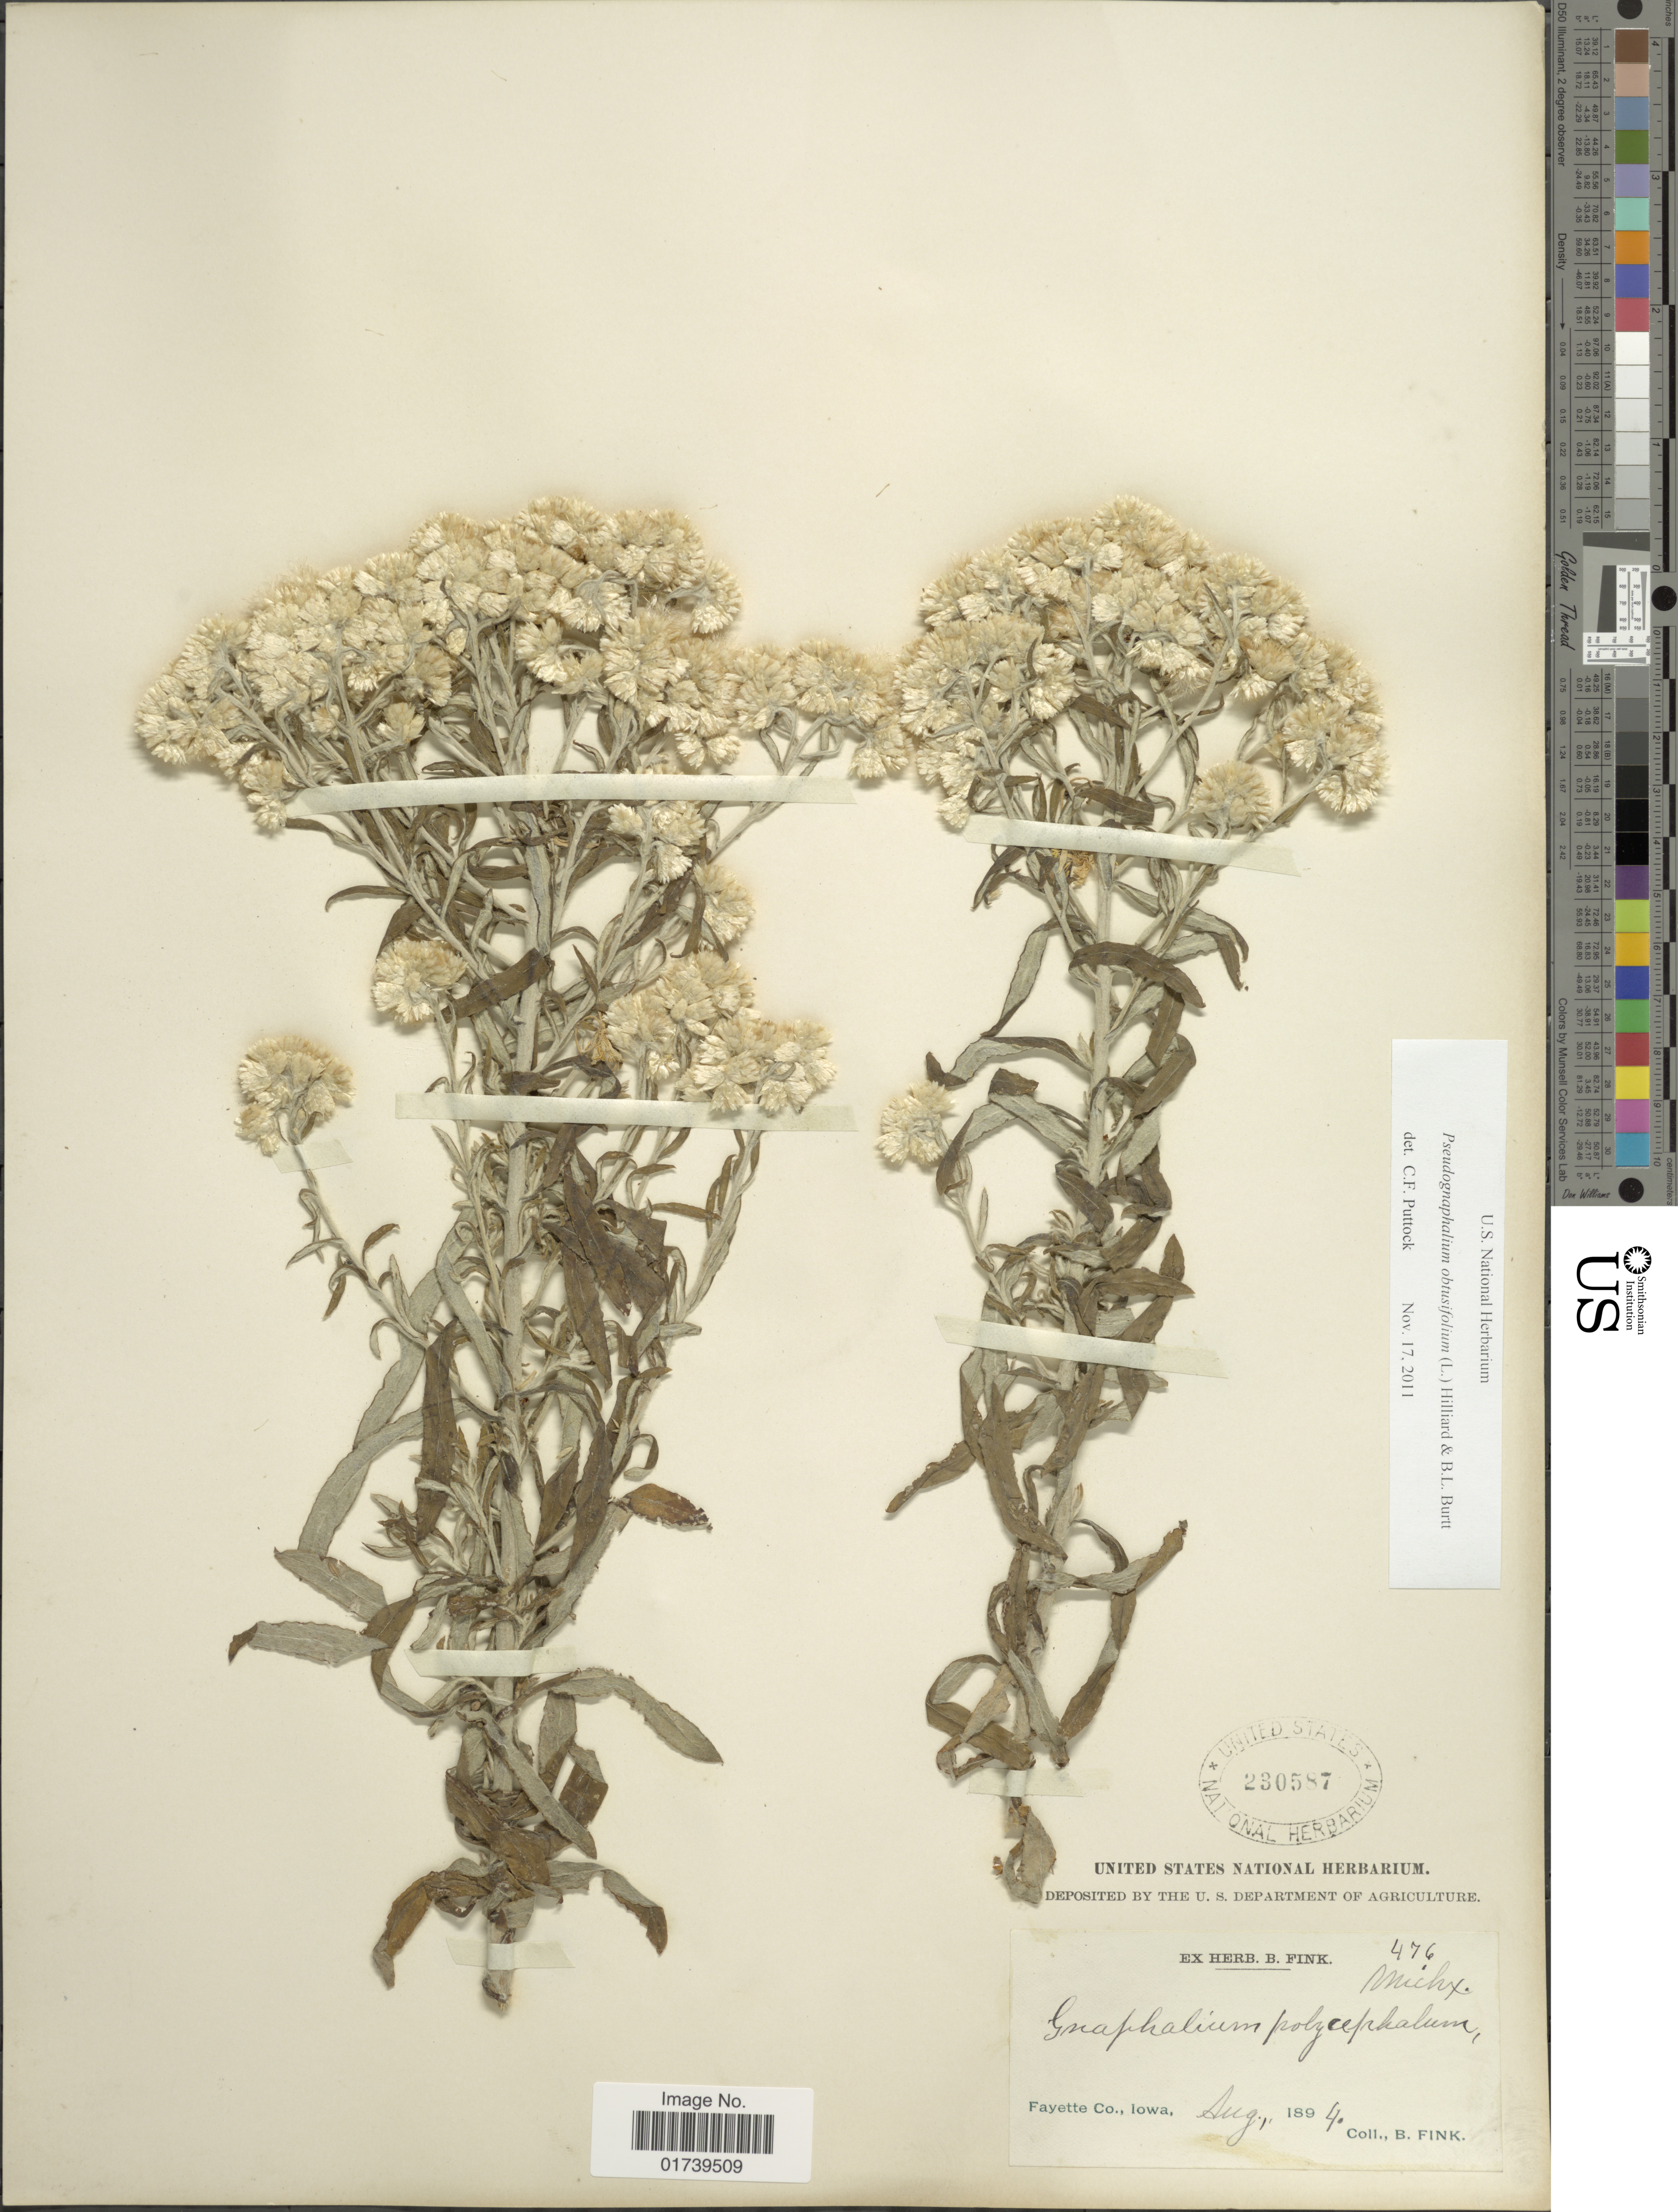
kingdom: Plantae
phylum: Tracheophyta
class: Magnoliopsida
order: Asterales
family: Asteraceae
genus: Pseudognaphalium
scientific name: Pseudognaphalium obtusifolium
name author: (L.) Hilliard & B.L. Burtt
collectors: B. Fink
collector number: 476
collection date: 1894-08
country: United States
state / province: Iowa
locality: Fayette Co.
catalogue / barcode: US 230587